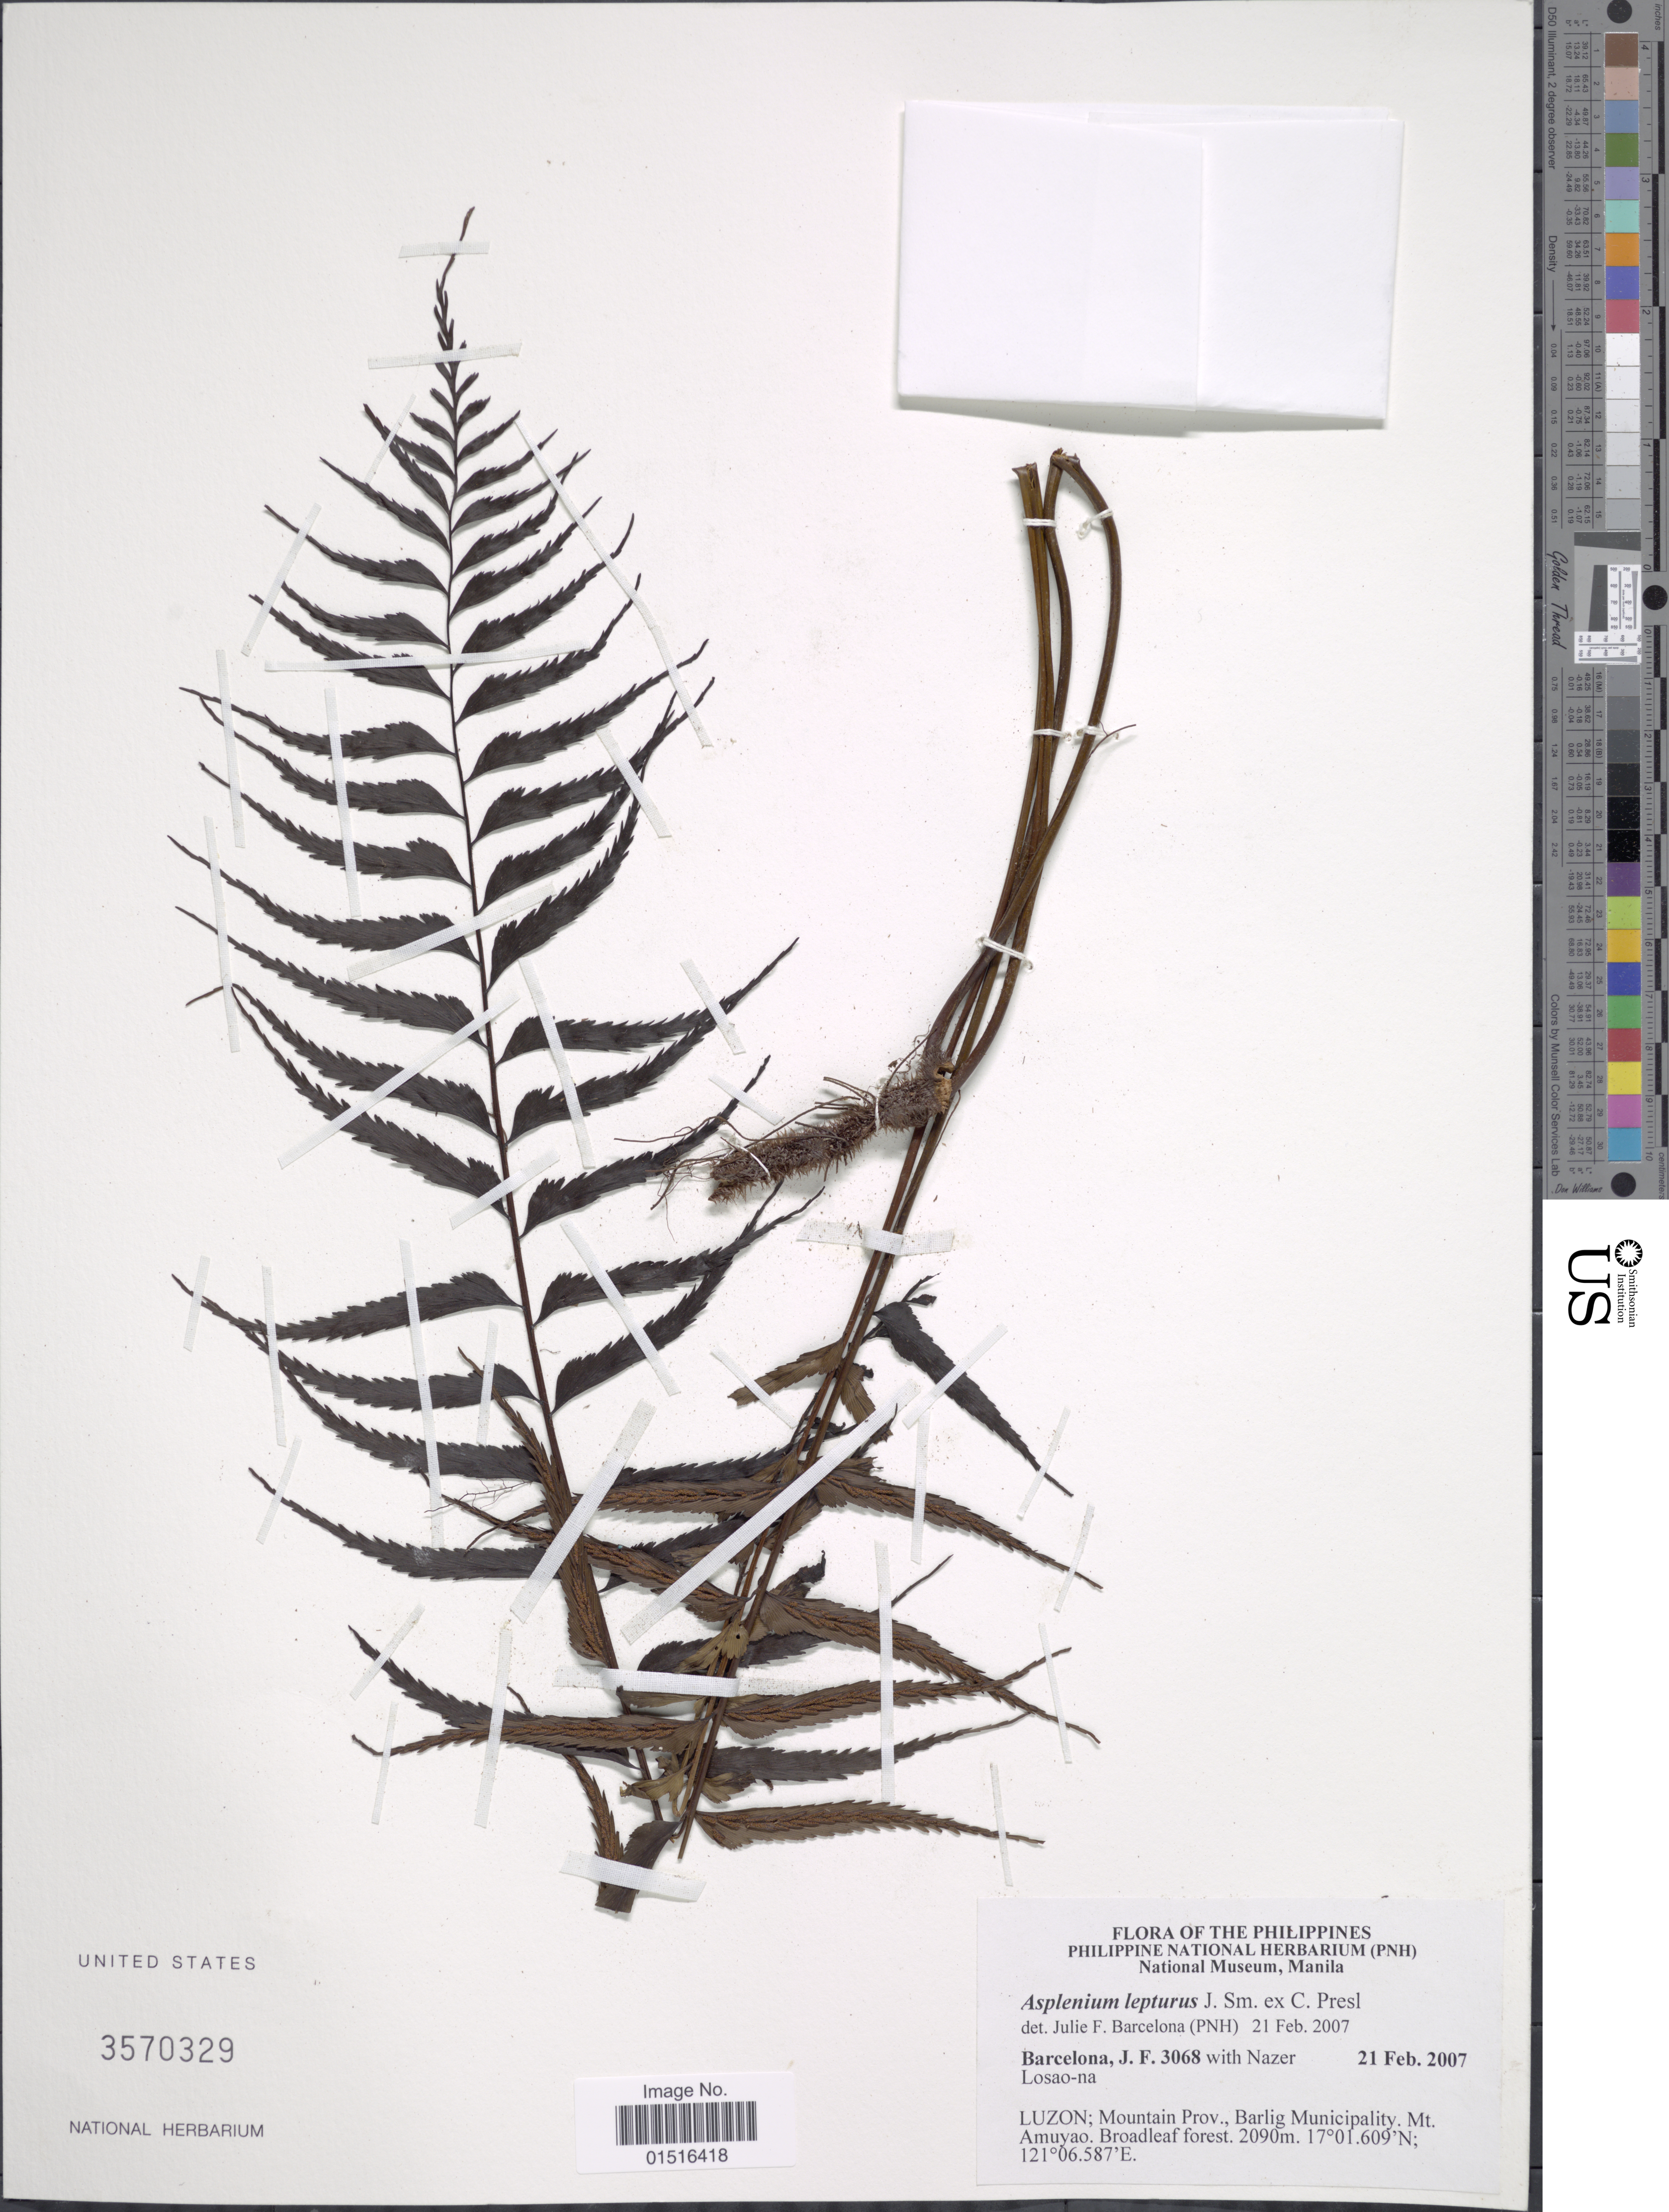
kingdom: Plantae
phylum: Tracheophyta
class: Polypodiopsida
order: Polypodiales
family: Aspleniaceae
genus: Asplenium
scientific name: Asplenium lepturus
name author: J. Sm. ex C. Presl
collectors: J. F. Barcelona & N. Losao-na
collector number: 3068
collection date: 2007-02-21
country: Philippines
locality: Luzon; Mountain Prov., Barlig Municipality, Mt. Amuyao, Broadleaf forest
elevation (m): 2090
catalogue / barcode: US 3570329